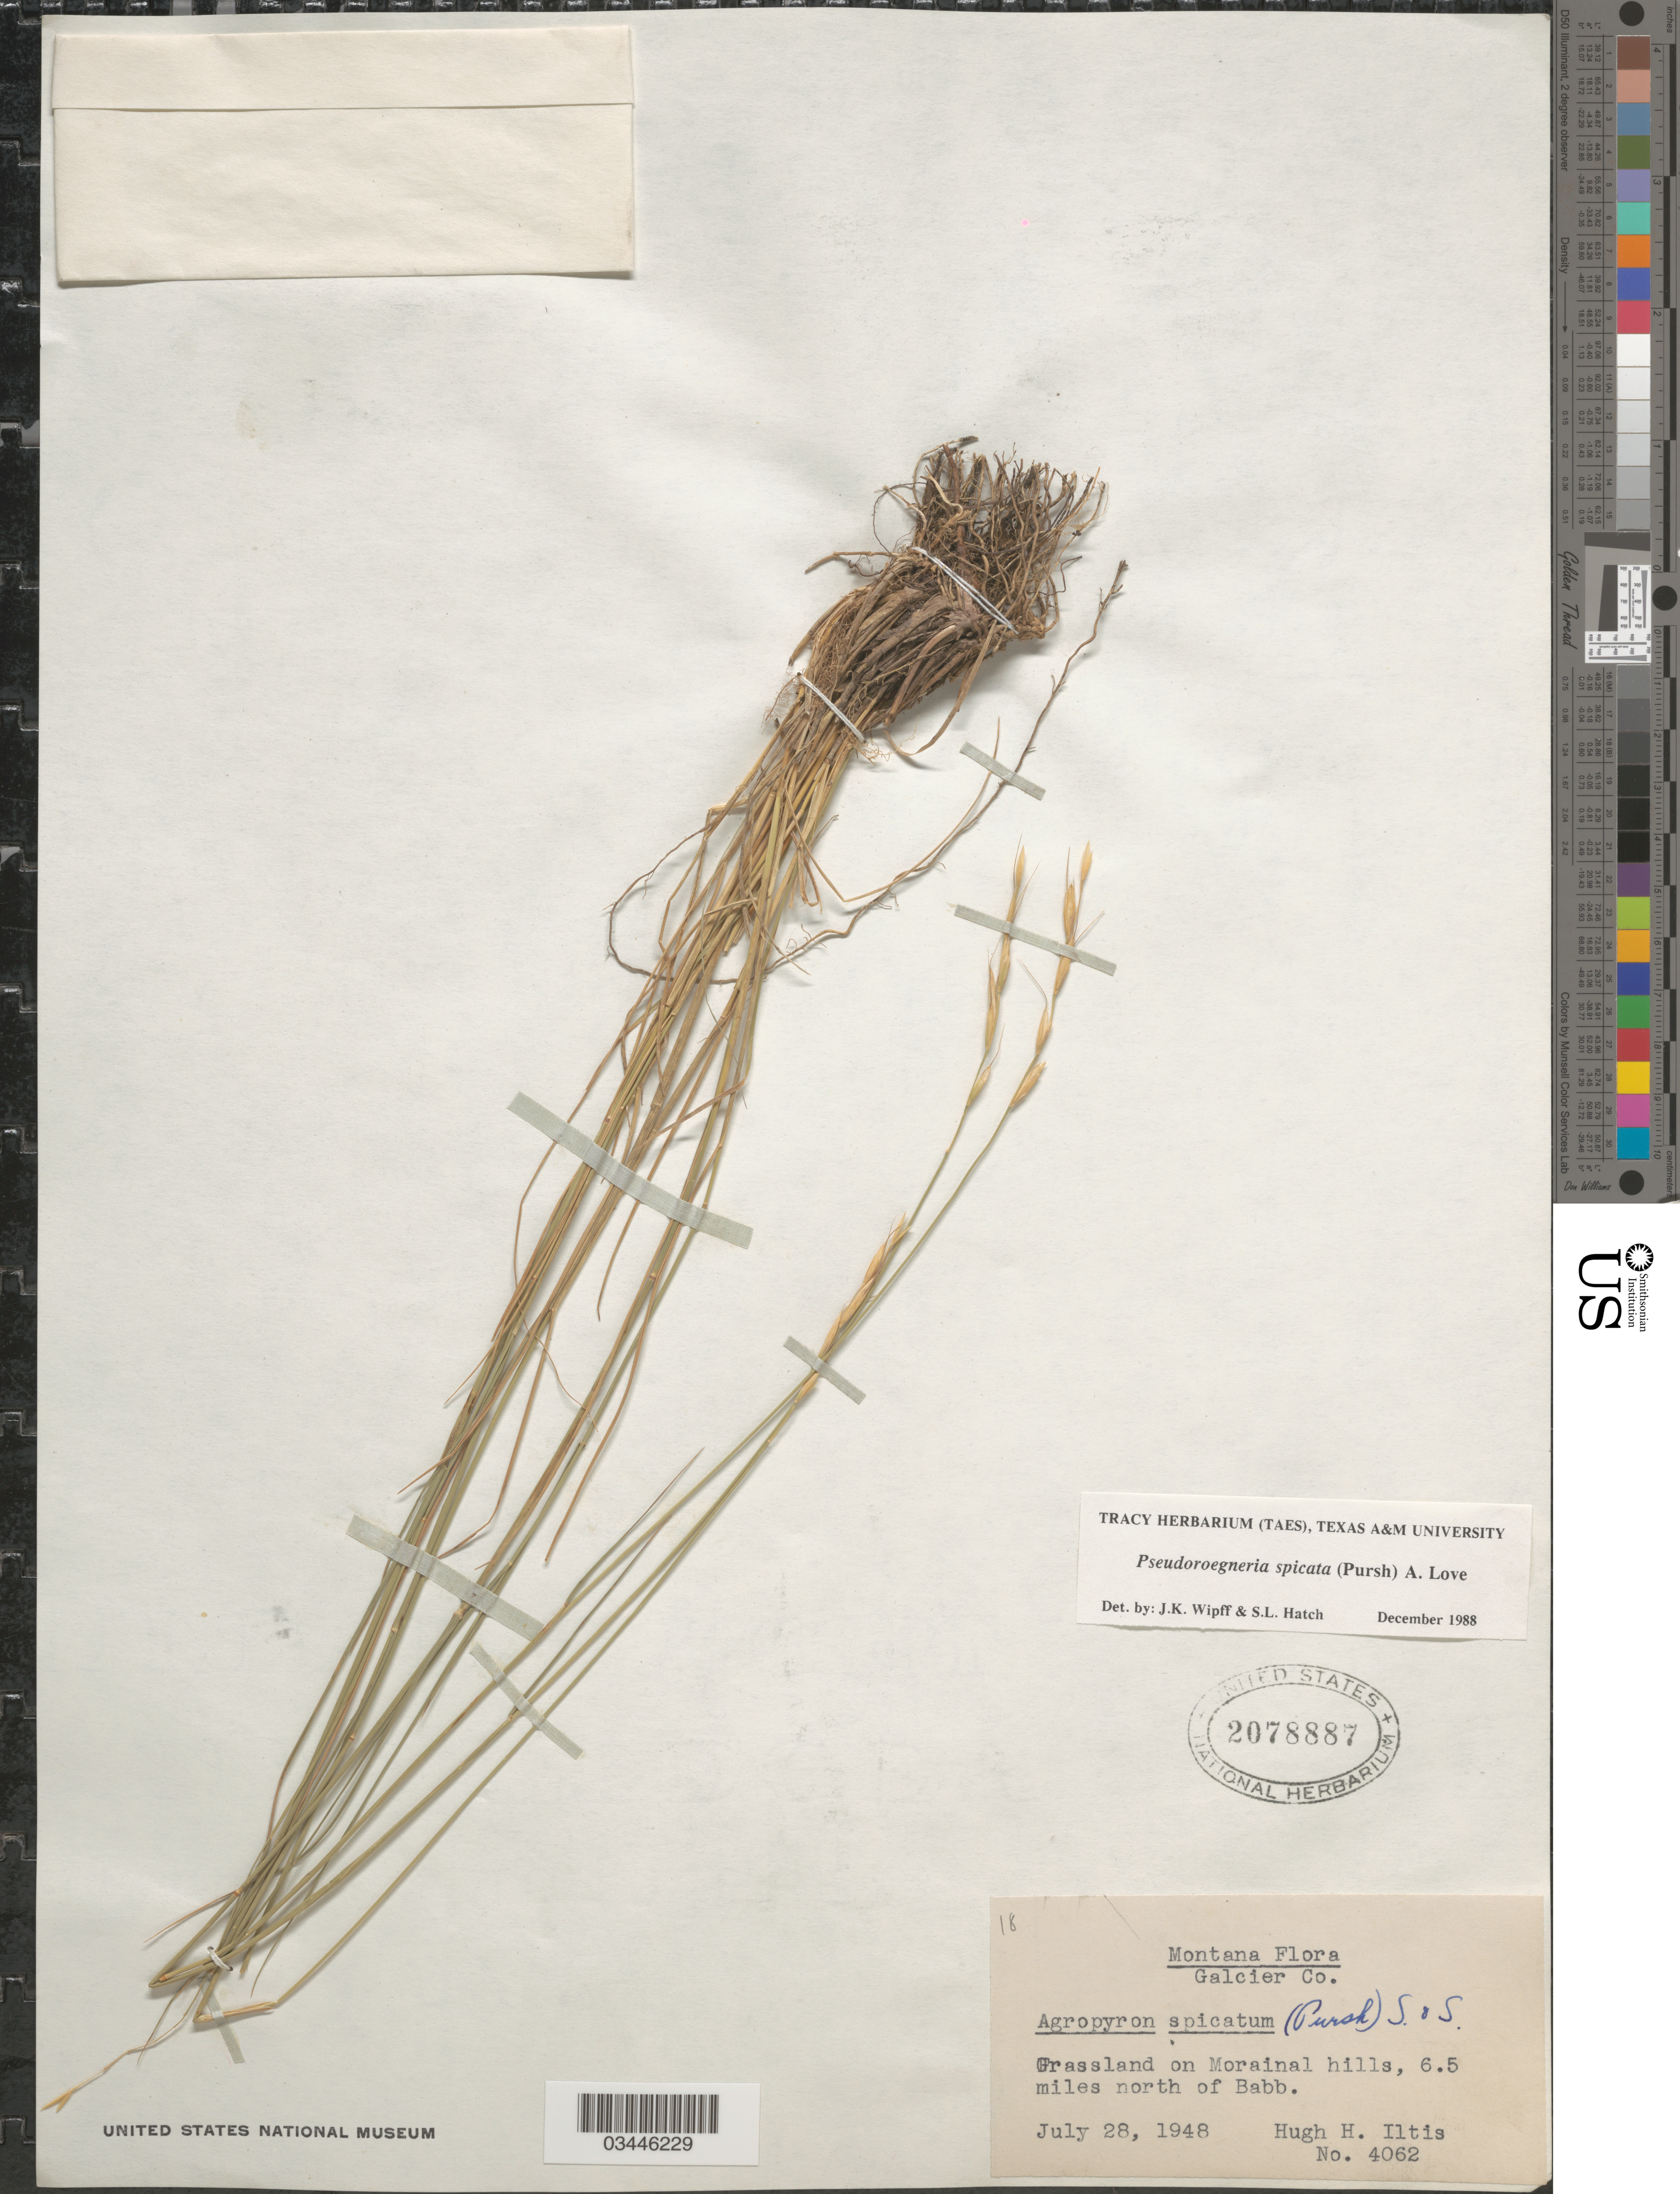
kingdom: Plantae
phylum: Tracheophyta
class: Liliopsida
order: Poales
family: Poaceae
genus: Pseudoroegneria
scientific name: Pseudoroegneria spicata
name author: (Pursh) Á. Löve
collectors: H. Iltis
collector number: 4062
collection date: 1948-07-28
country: United States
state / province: Montana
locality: Glacier Co. Grassland on Morainal hills, 6.5 miles north of Babb.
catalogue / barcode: US 2078887